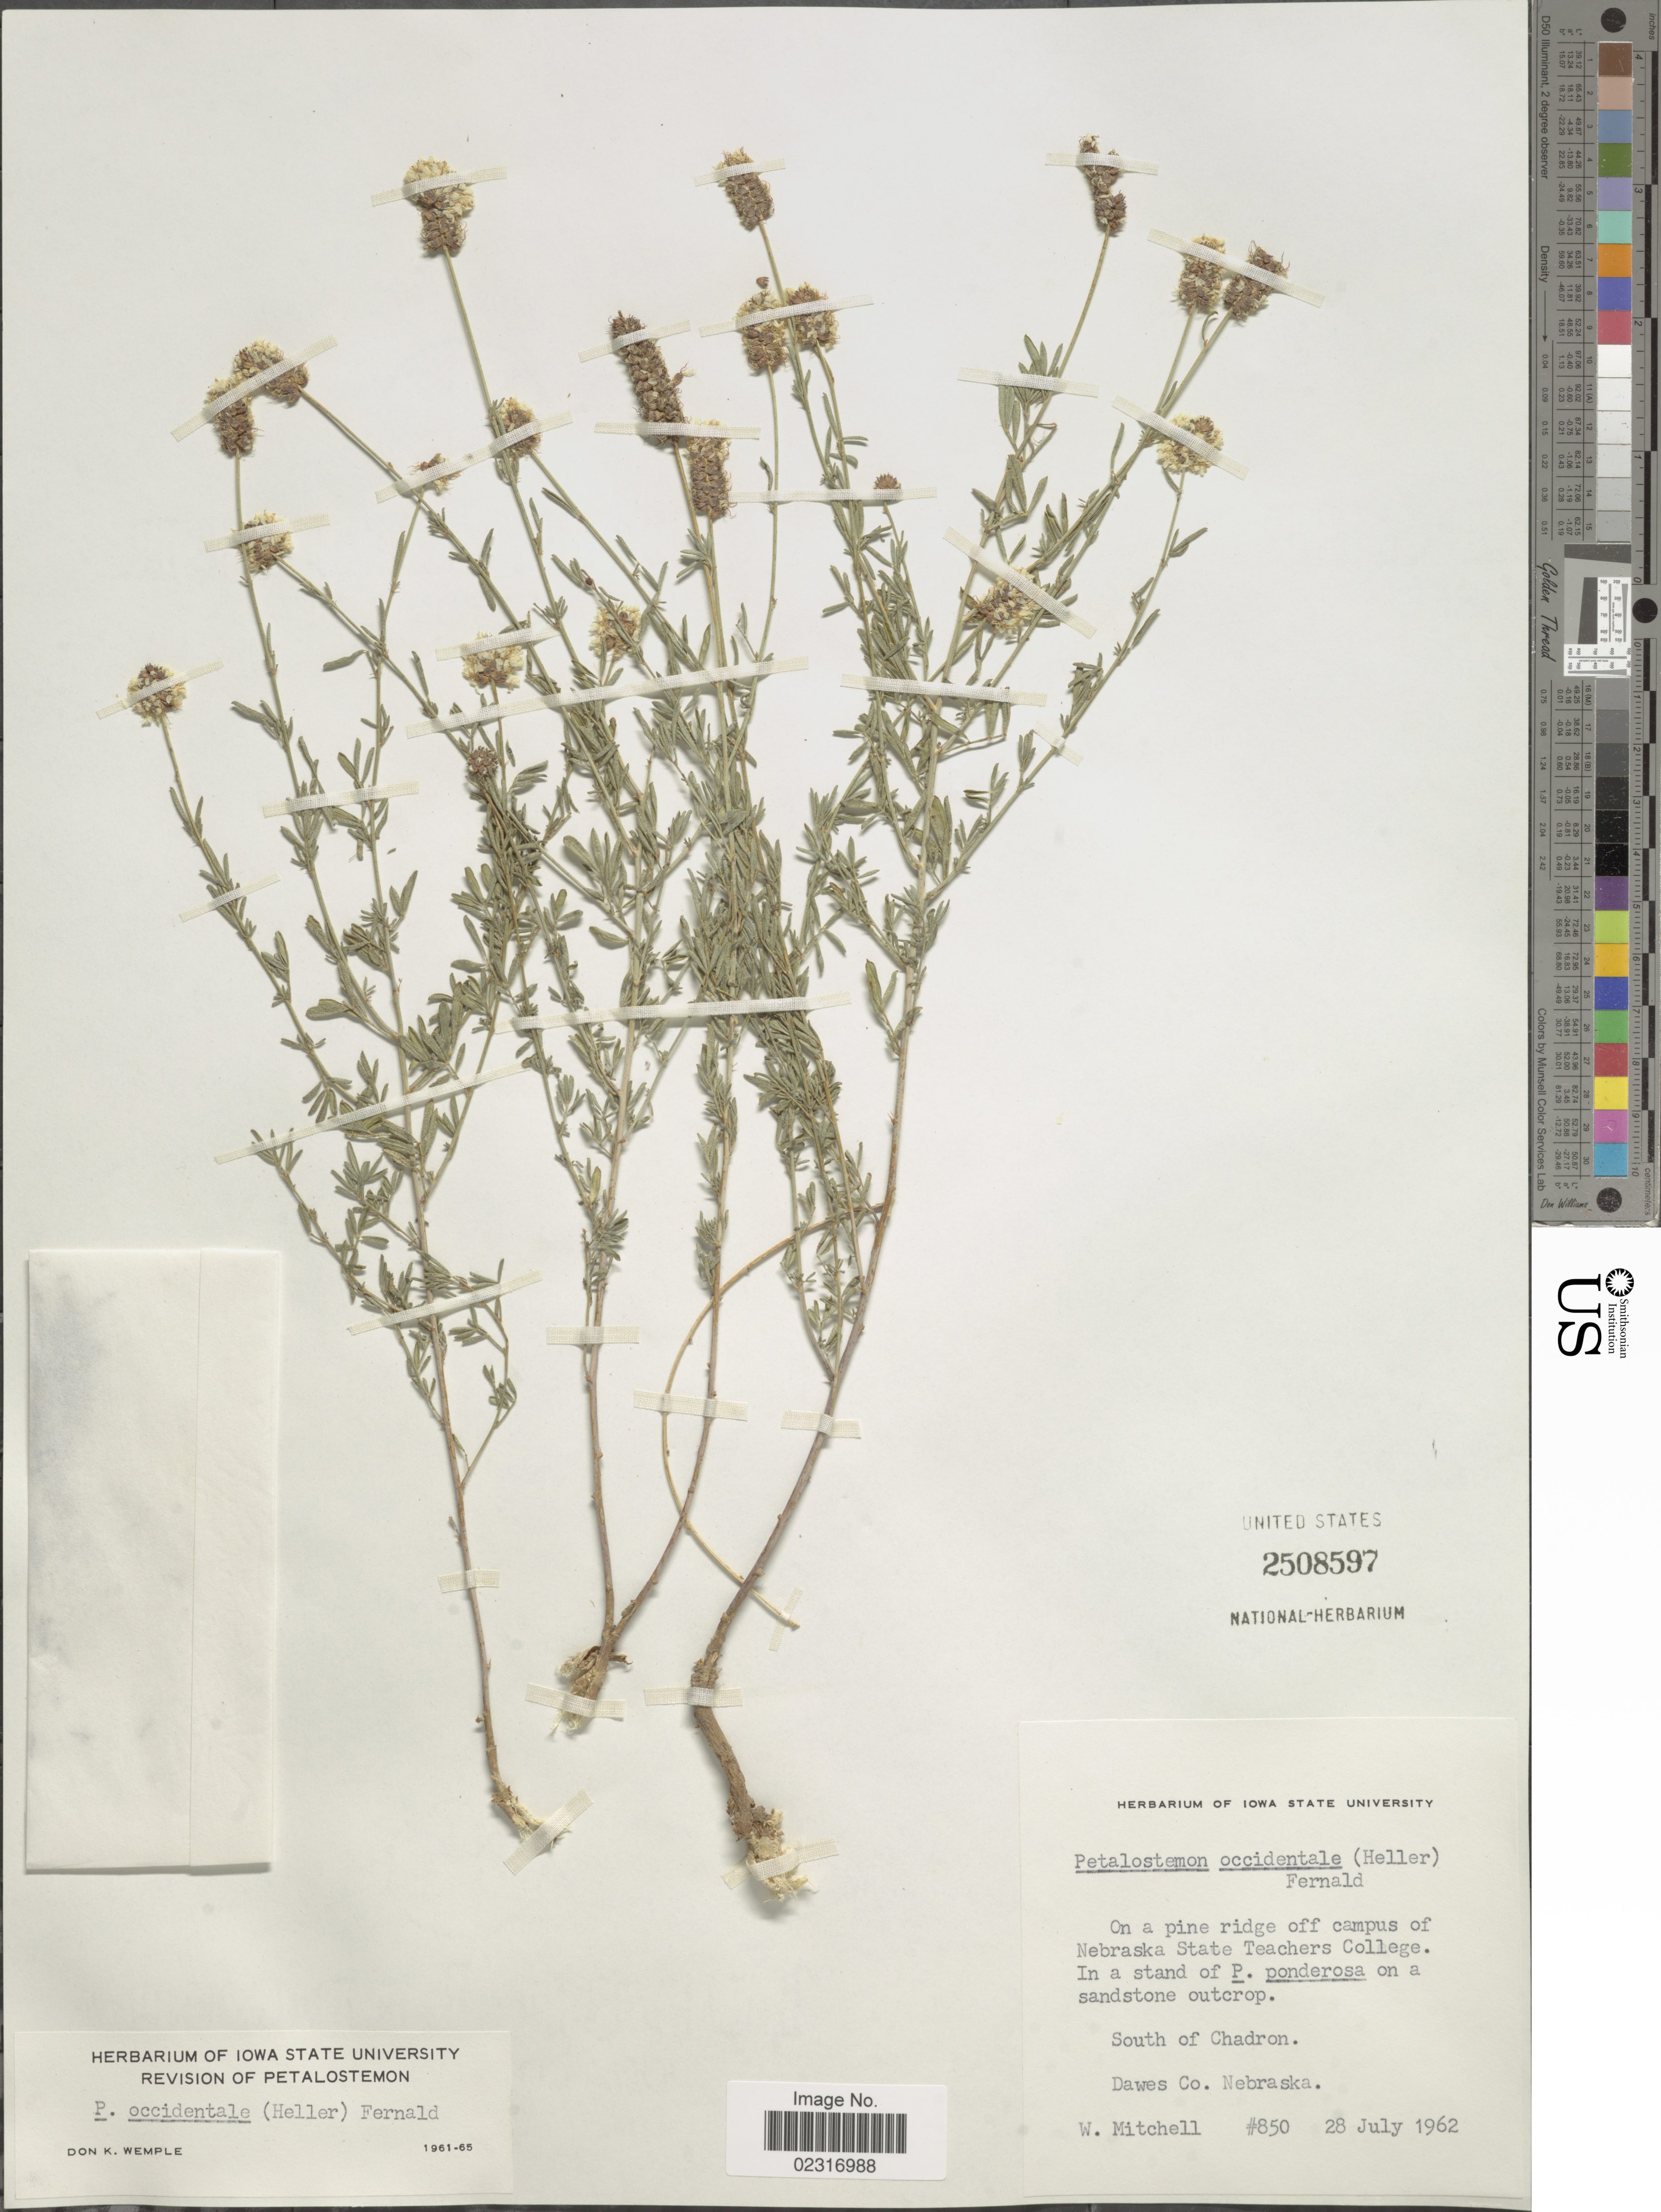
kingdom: Plantae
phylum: Tracheophyta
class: Magnoliopsida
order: Fabales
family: Fabaceae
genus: Dalea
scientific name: Dalea candida var. oligophylla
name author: (Torr) Shinners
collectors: W. Mitchell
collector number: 850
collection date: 1961-07-28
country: United States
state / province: Nebraska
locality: On a pine ridge off campus of Nebraska State Teachers College. South of Chadron. Dawes Co.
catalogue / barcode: US 2508597